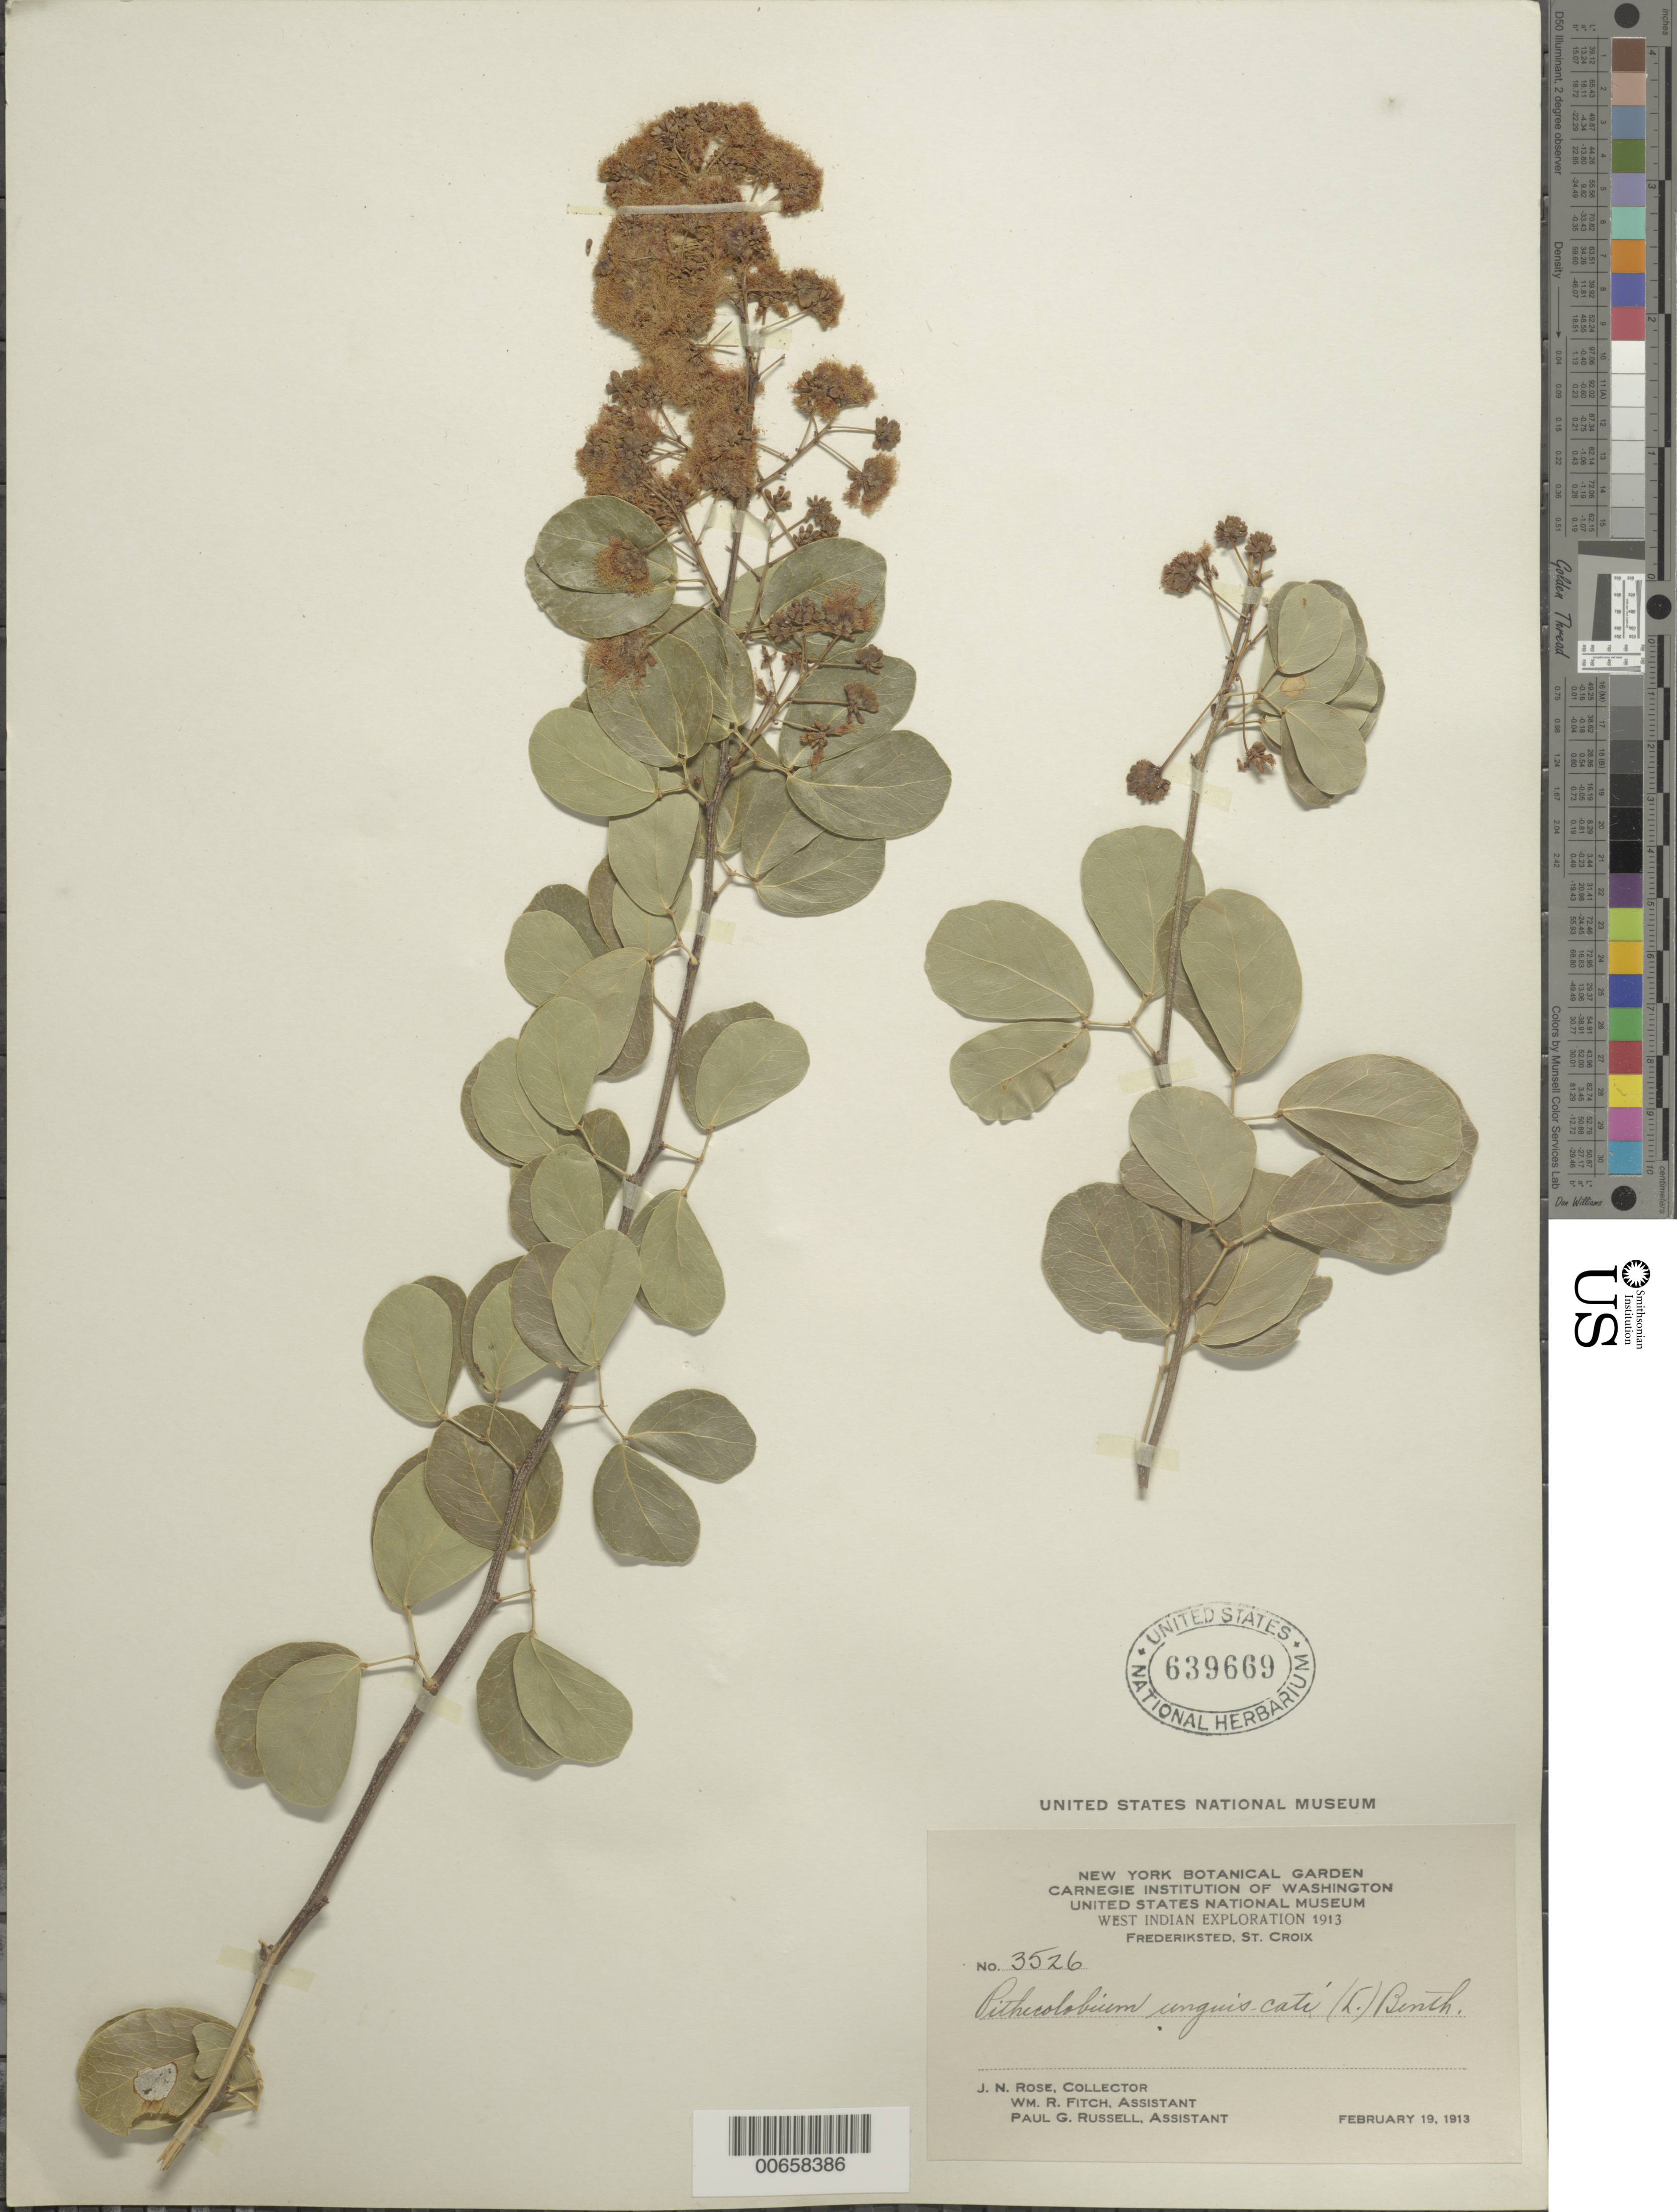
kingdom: Plantae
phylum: Tracheophyta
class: Magnoliopsida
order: Fabales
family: Fabaceae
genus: Pithecellobium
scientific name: Pithecellobium unguis-cati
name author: (L.) Benth.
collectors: J. N. Rose, W. R. Fitch & P. G. Russell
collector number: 3526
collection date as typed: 19 Feb 1913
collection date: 1913-02-19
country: U.S. Virgin Islands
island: St. Croix Island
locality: Frederiksted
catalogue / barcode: US 639669